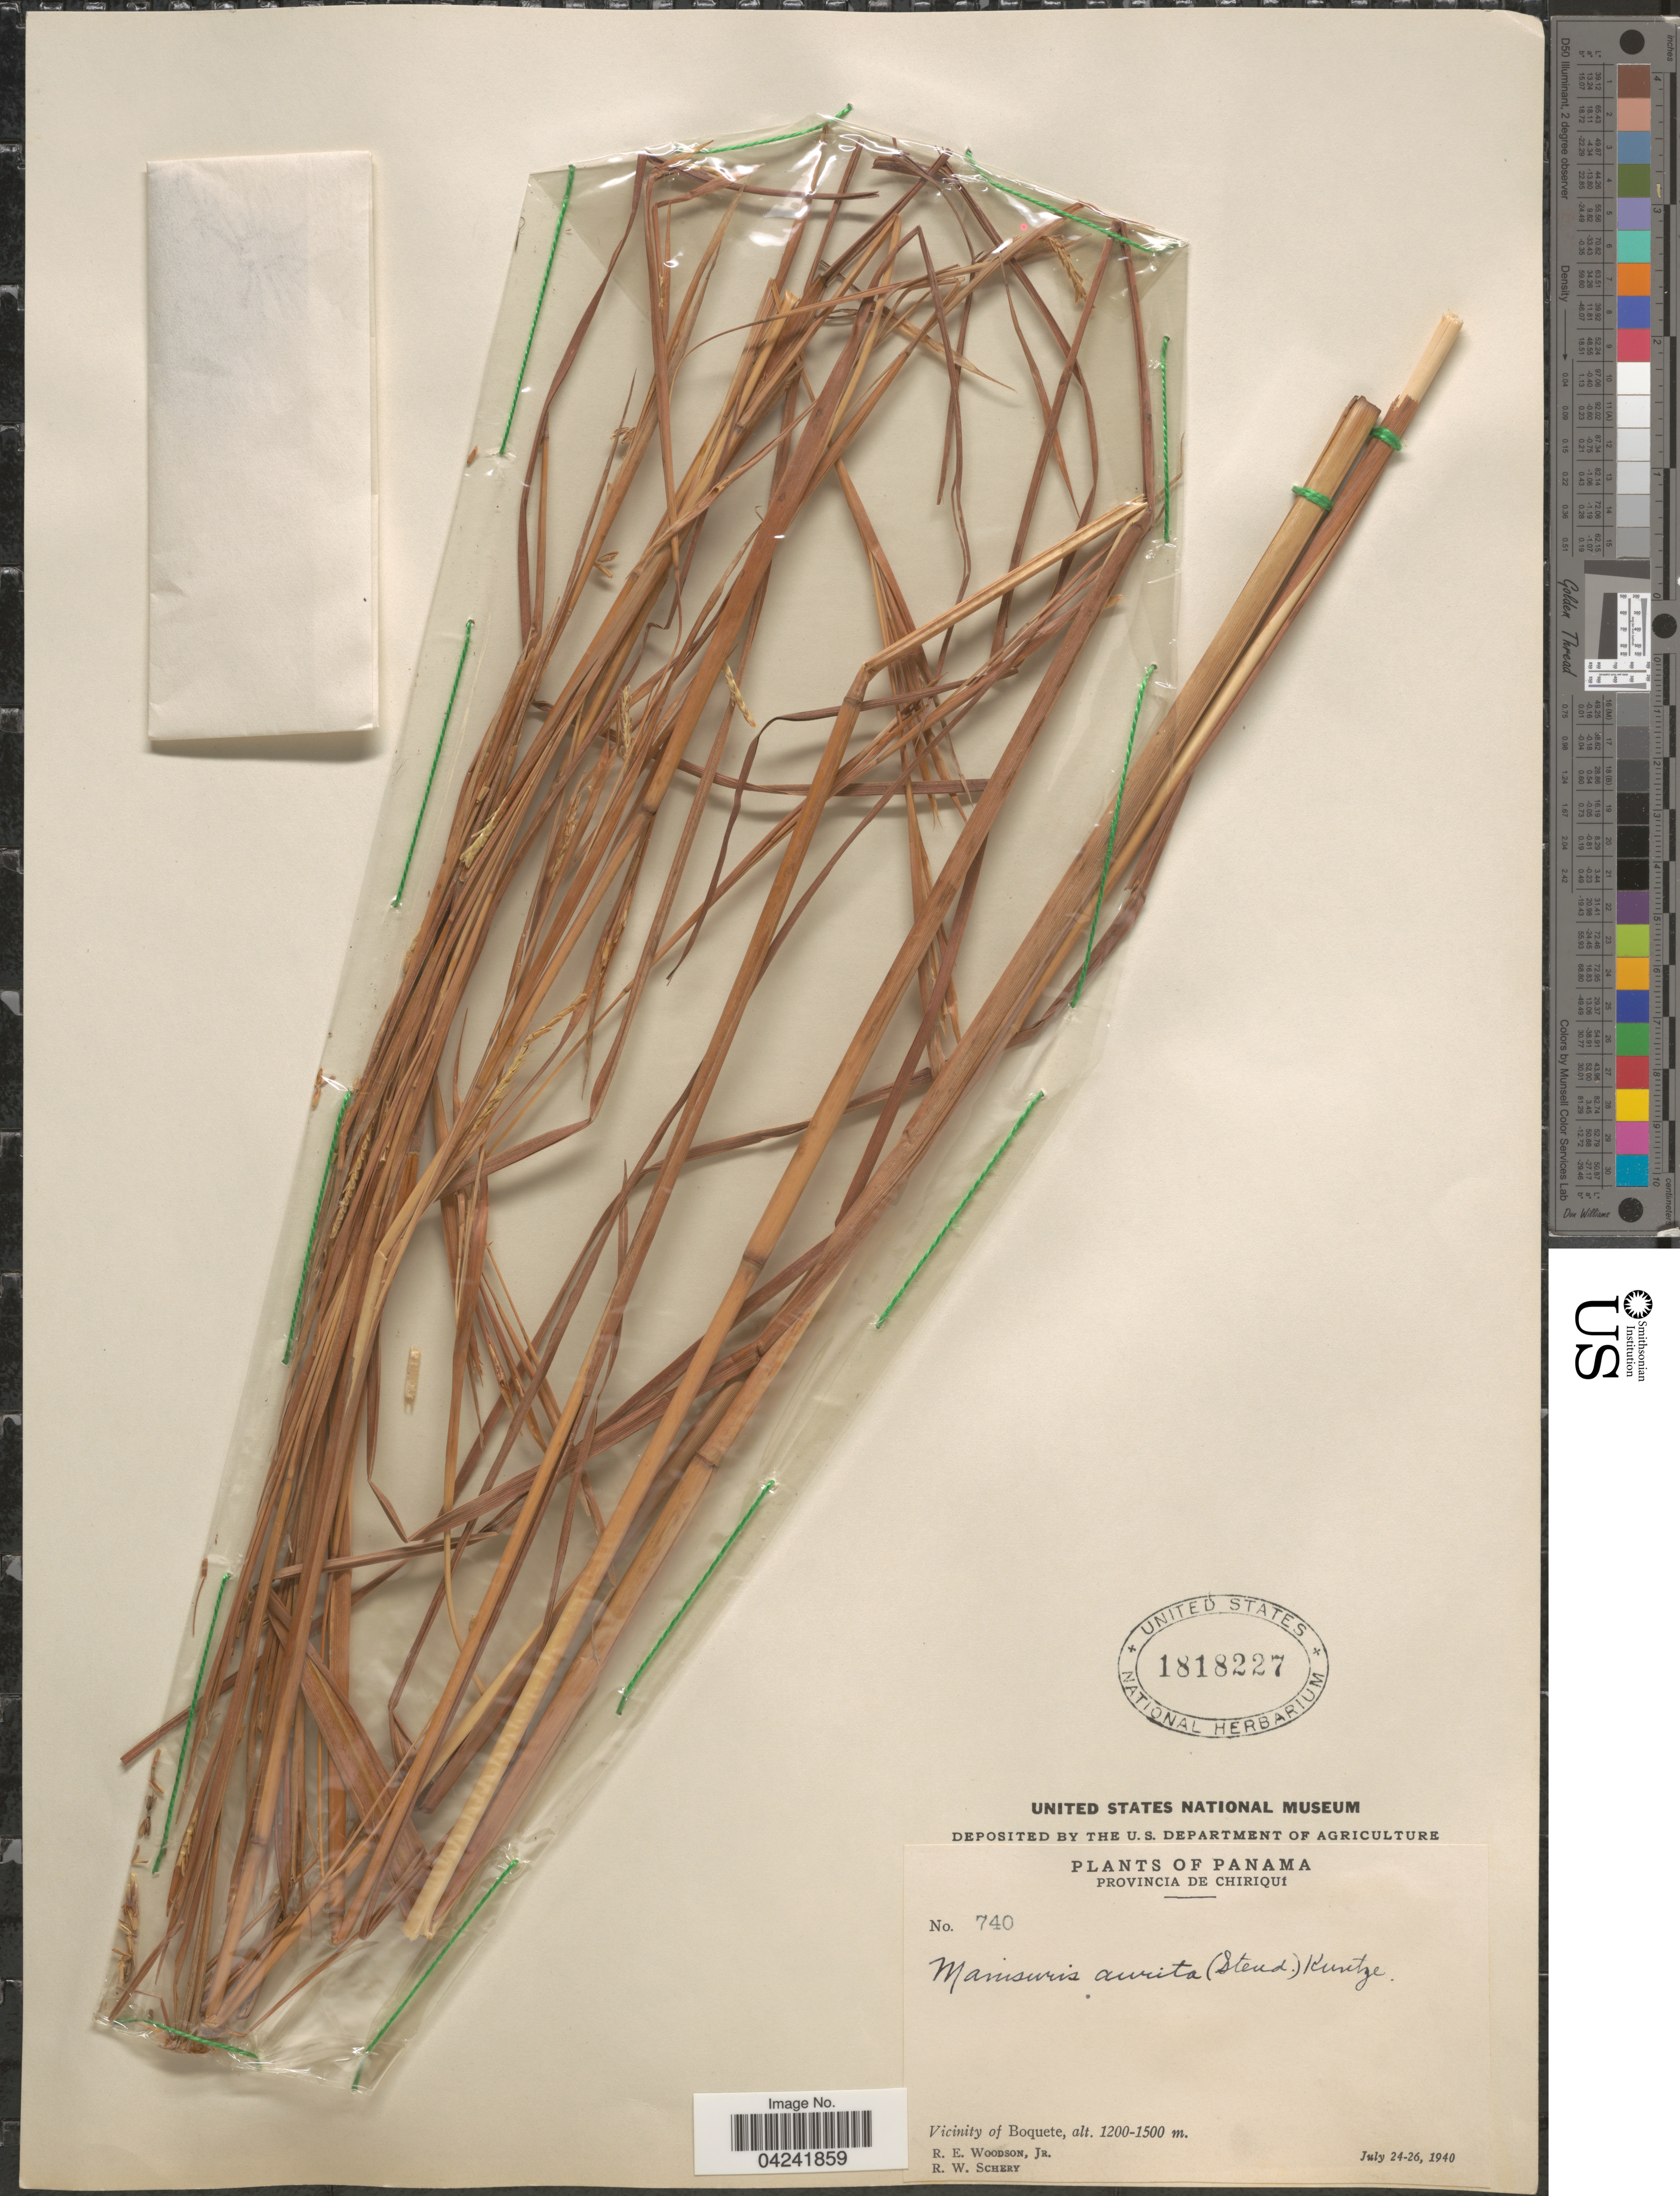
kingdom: Plantae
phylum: Tracheophyta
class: Liliopsida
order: Poales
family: Poaceae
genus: Mnesithea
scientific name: Mnesithea aurita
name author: (Steud.) de Koning & Sosef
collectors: R. E. Woodson & R. W. Schery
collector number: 740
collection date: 1940-07-24/1940-07-26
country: Panama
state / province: Chiriqui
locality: Vicinity of Boquete.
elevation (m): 1200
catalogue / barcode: US 1818227